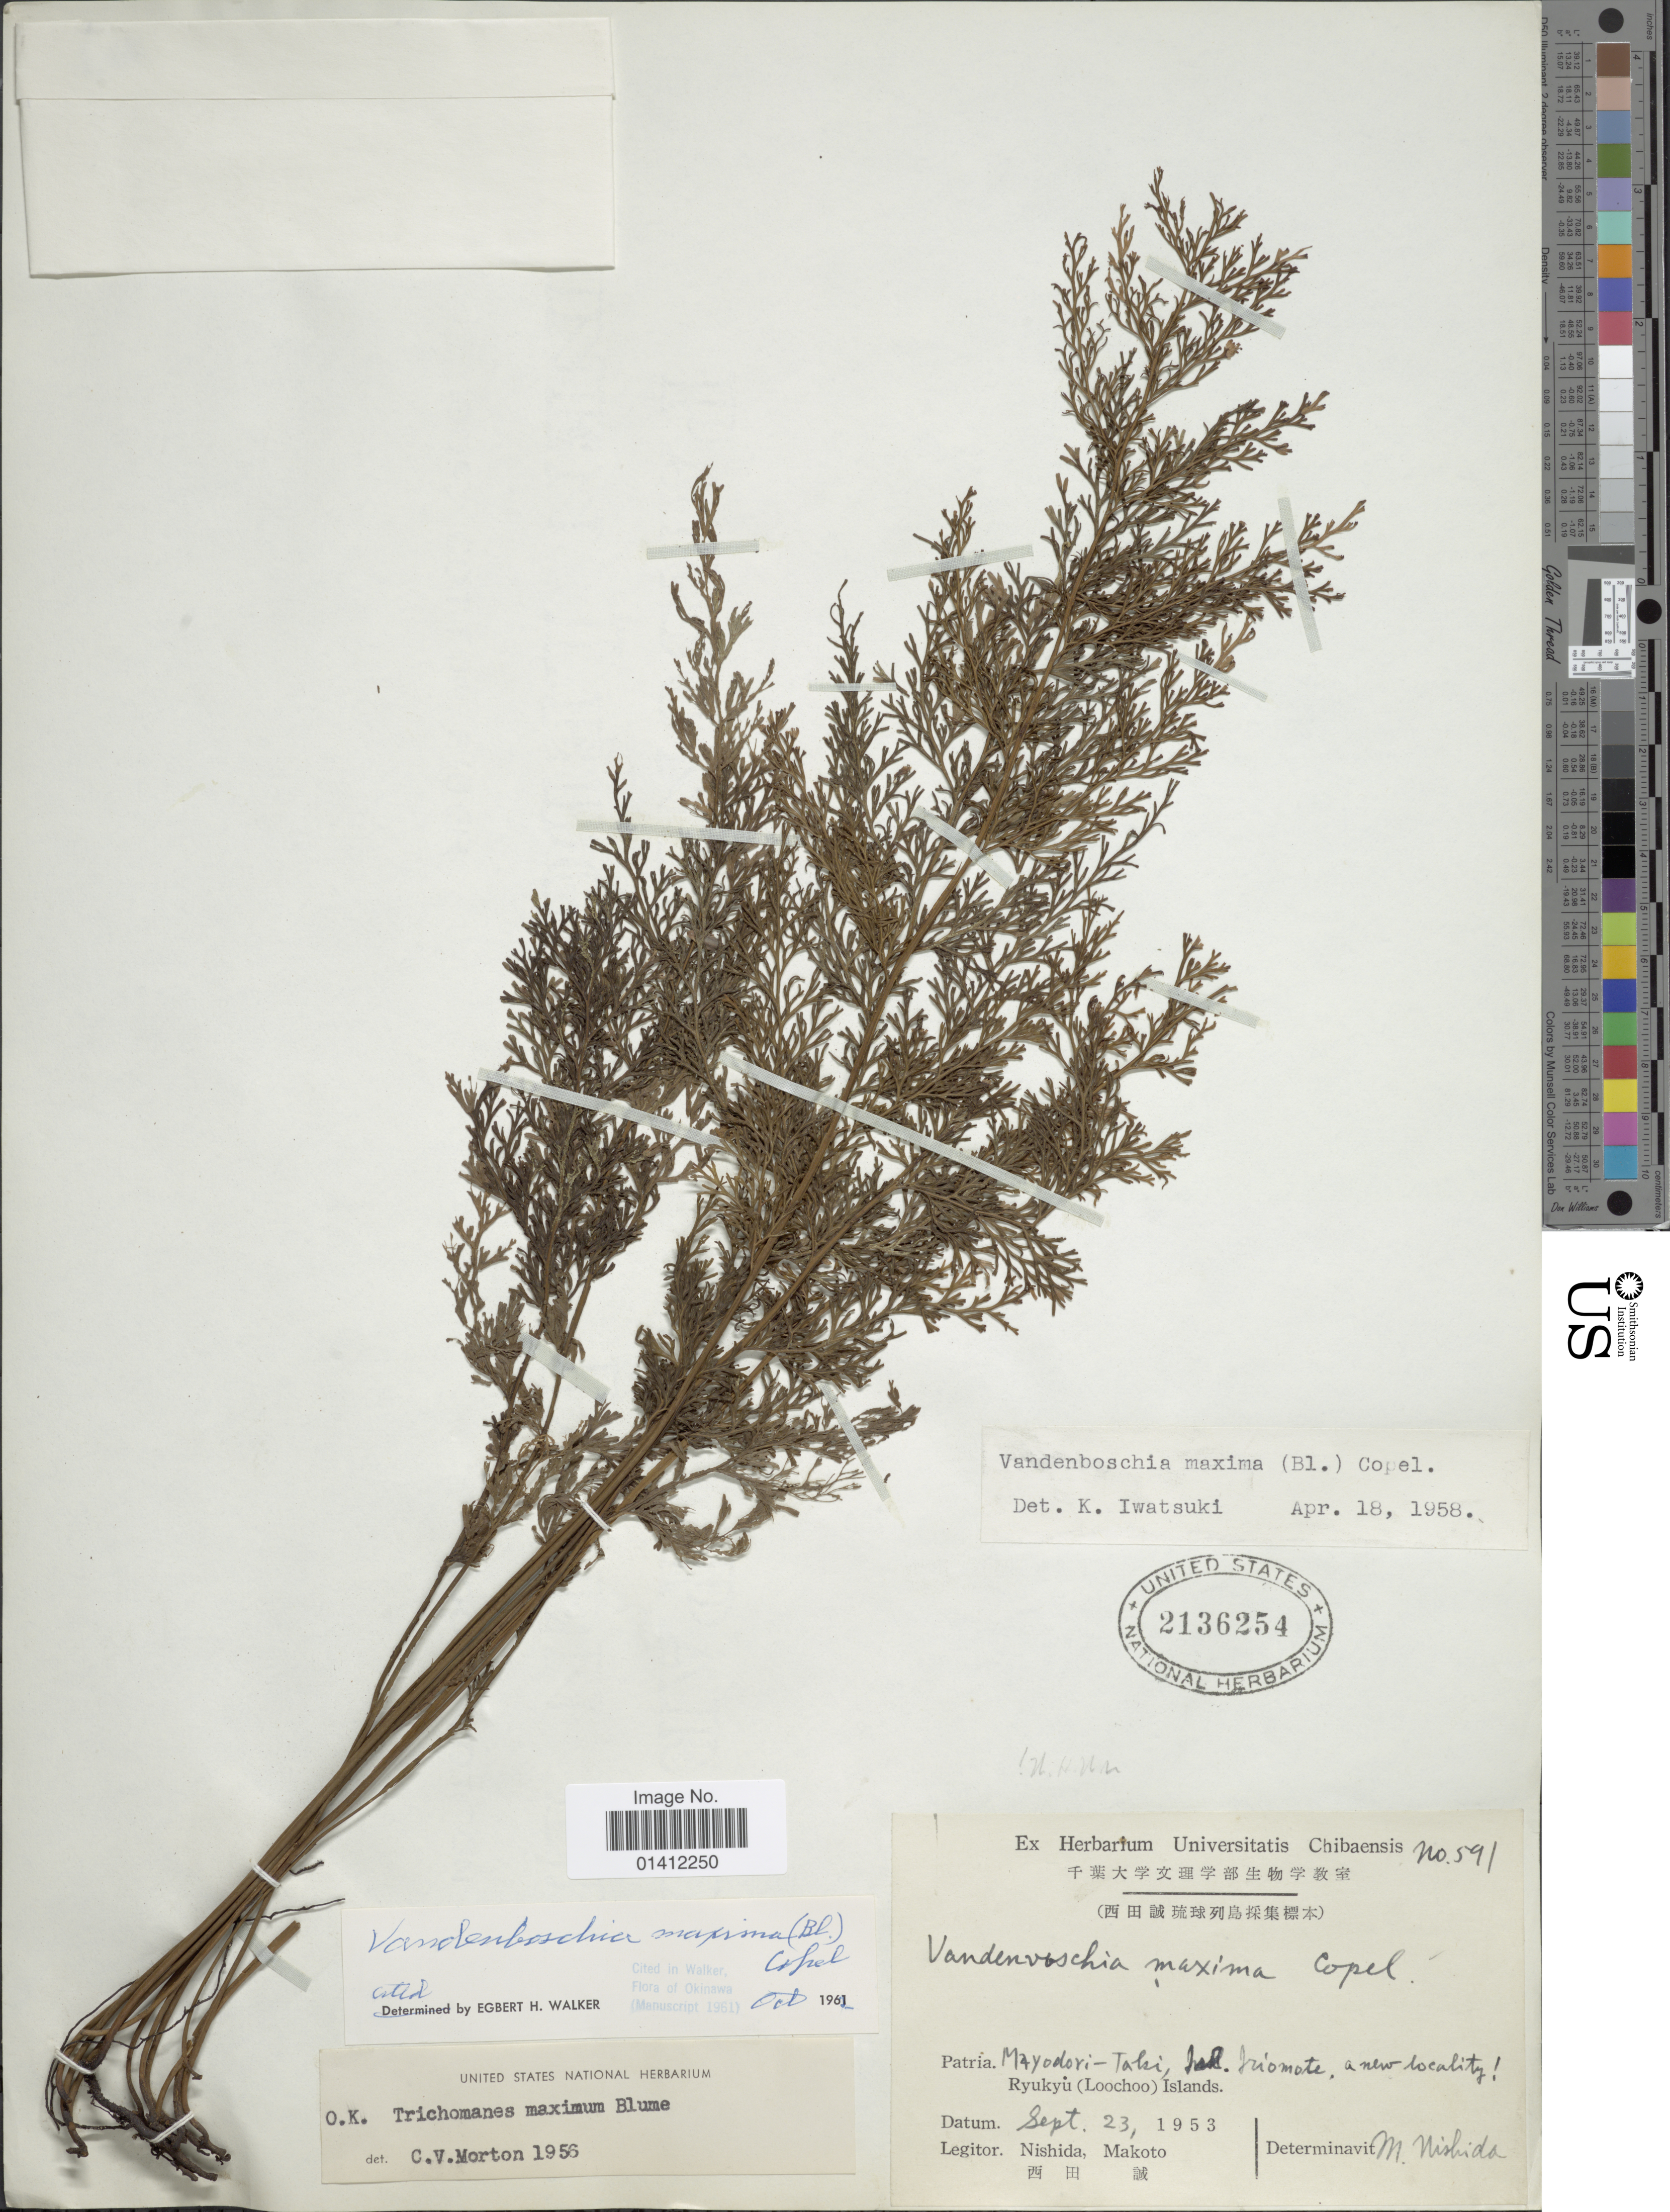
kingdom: Plantae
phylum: Tracheophyta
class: Polypodiopsida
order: Hymenophyllales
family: Hymenophyllaceae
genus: Vandenboschia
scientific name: Vandenboschia maxima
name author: (Blume) Copel.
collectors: M. Nishida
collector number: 591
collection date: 1953-09-23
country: Japan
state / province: Okinawa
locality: Mayodori-taki, Isl. Iriomote, Ryukyu (Loochoo) Islands.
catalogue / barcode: US 2136254